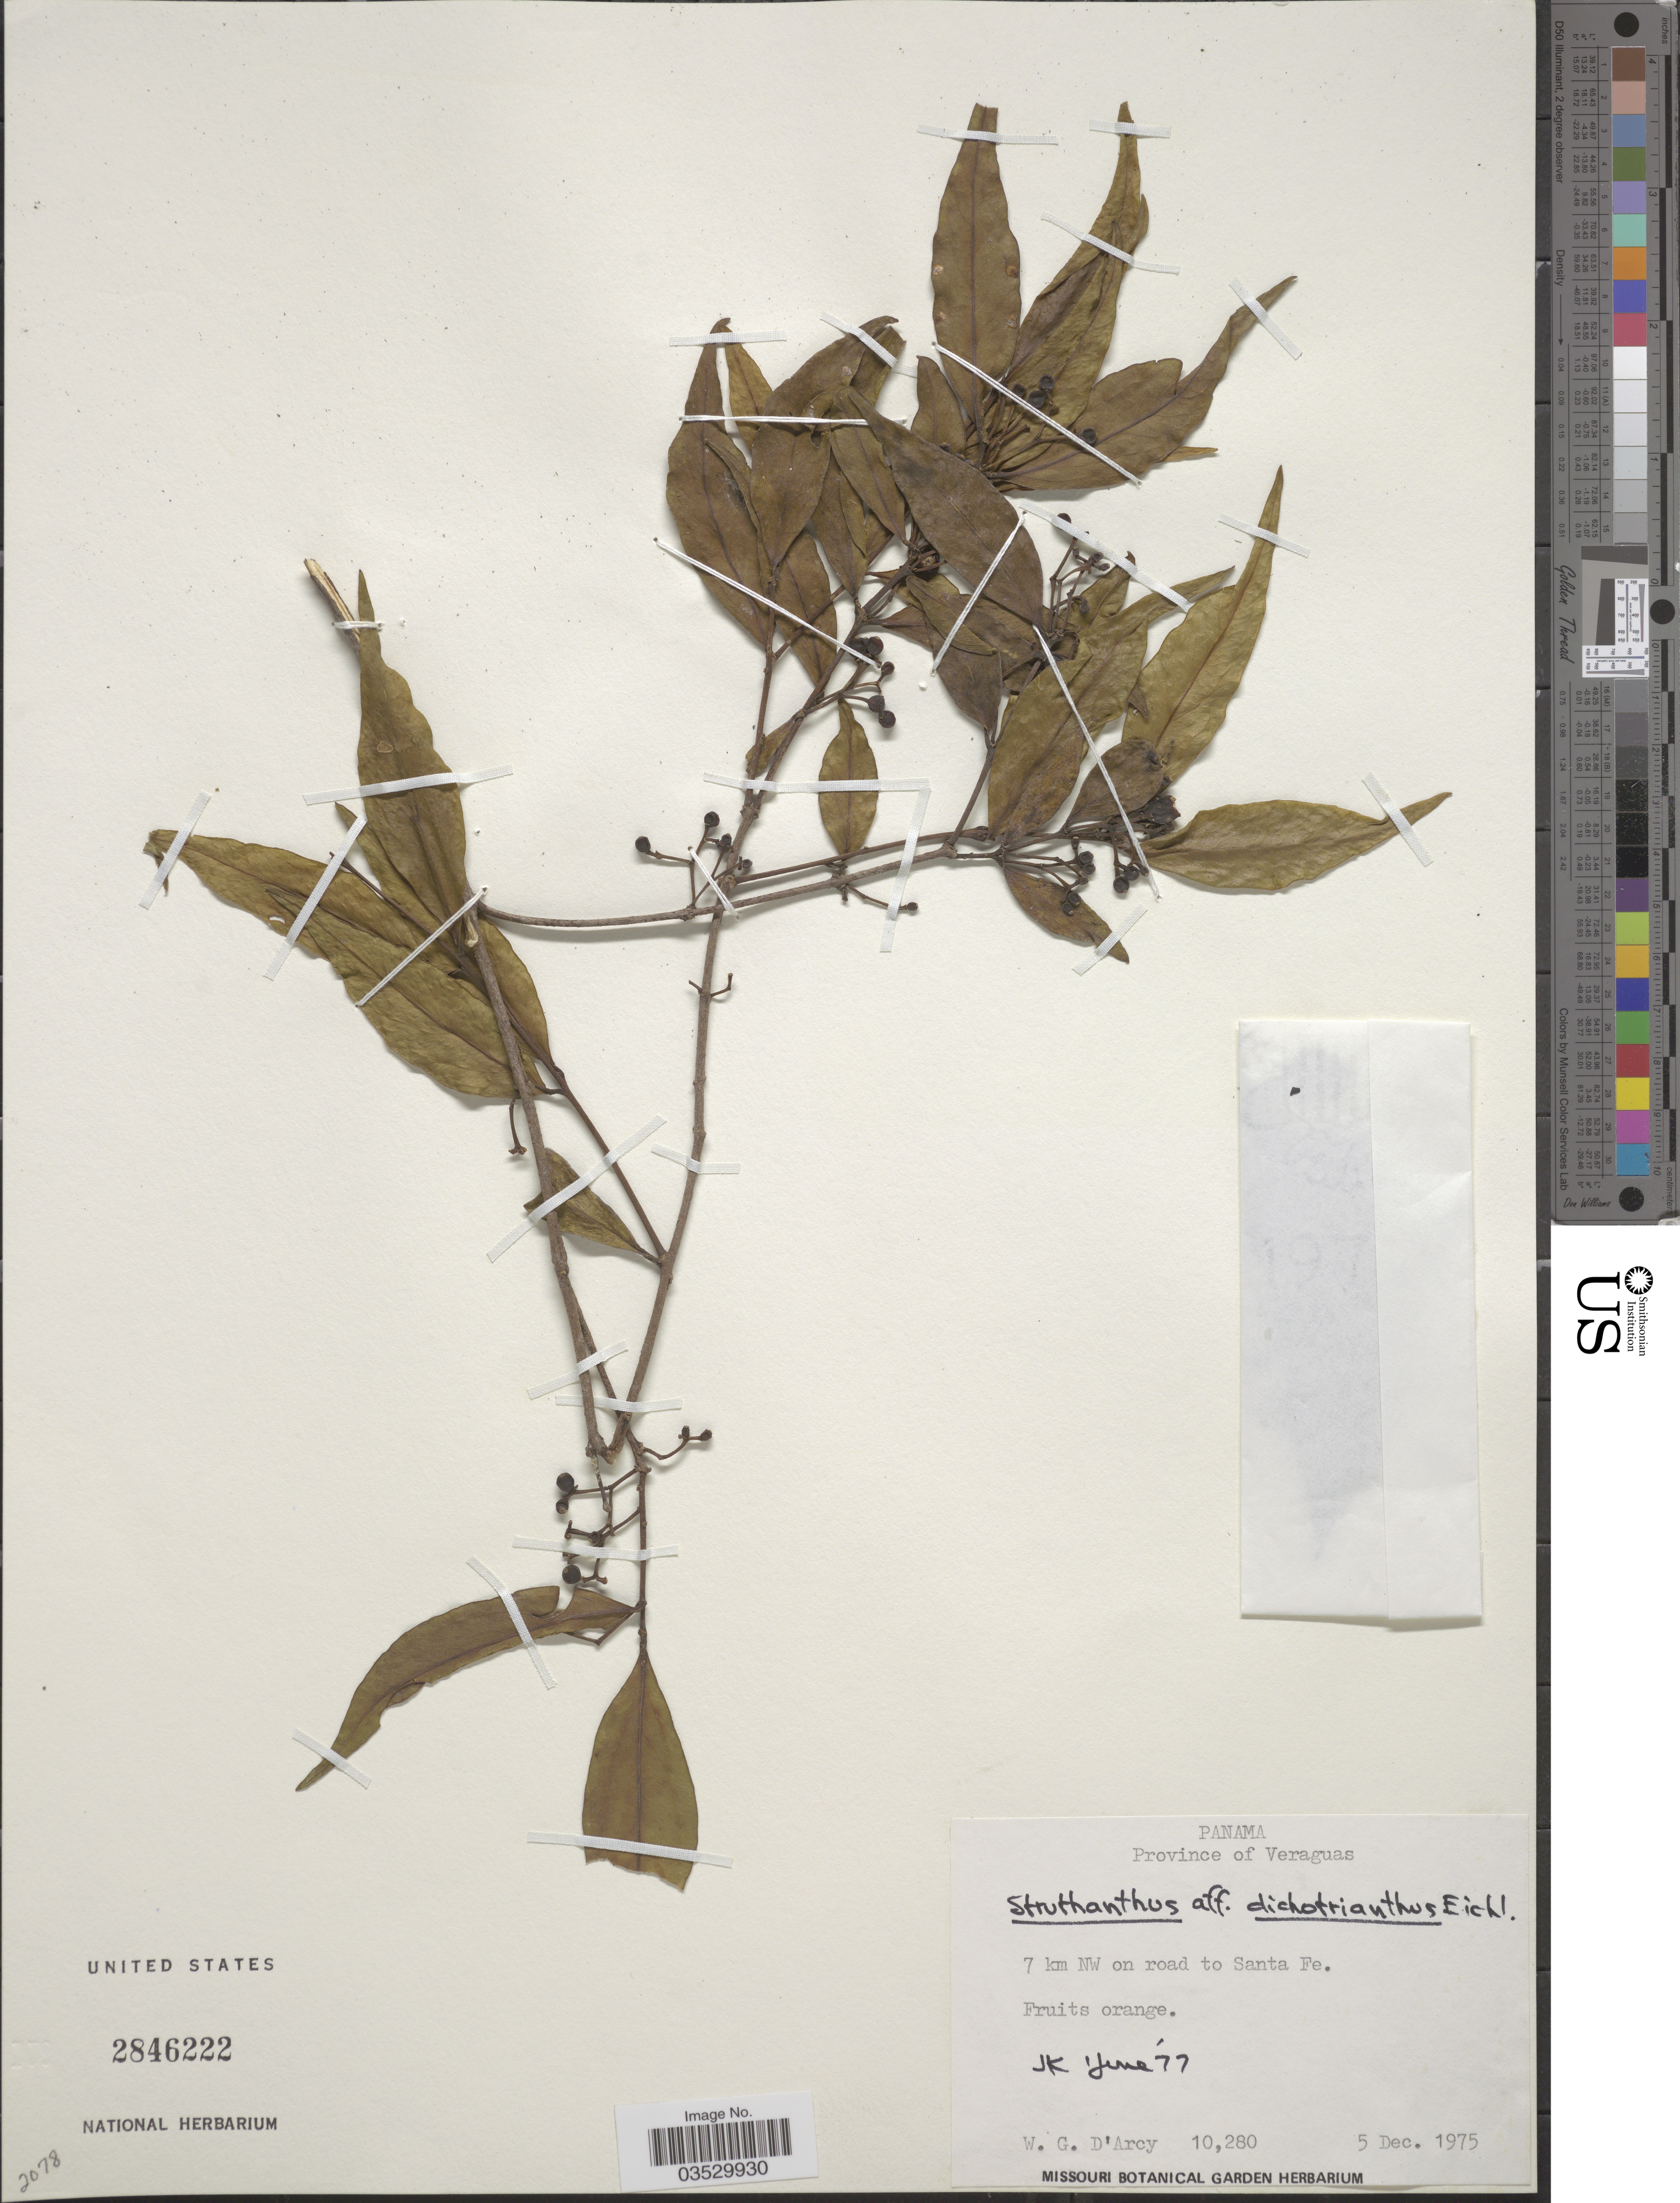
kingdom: Plantae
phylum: Tracheophyta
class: Magnoliopsida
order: Santalales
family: Loranthaceae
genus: Struthanthus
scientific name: Struthanthus dichotrianthus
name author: Eichler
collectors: W. G. D'Arcy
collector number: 10280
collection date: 1975-12-05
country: Panama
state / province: Veraguas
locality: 7 km NW on road to Santa Fe.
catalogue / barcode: US 2846222